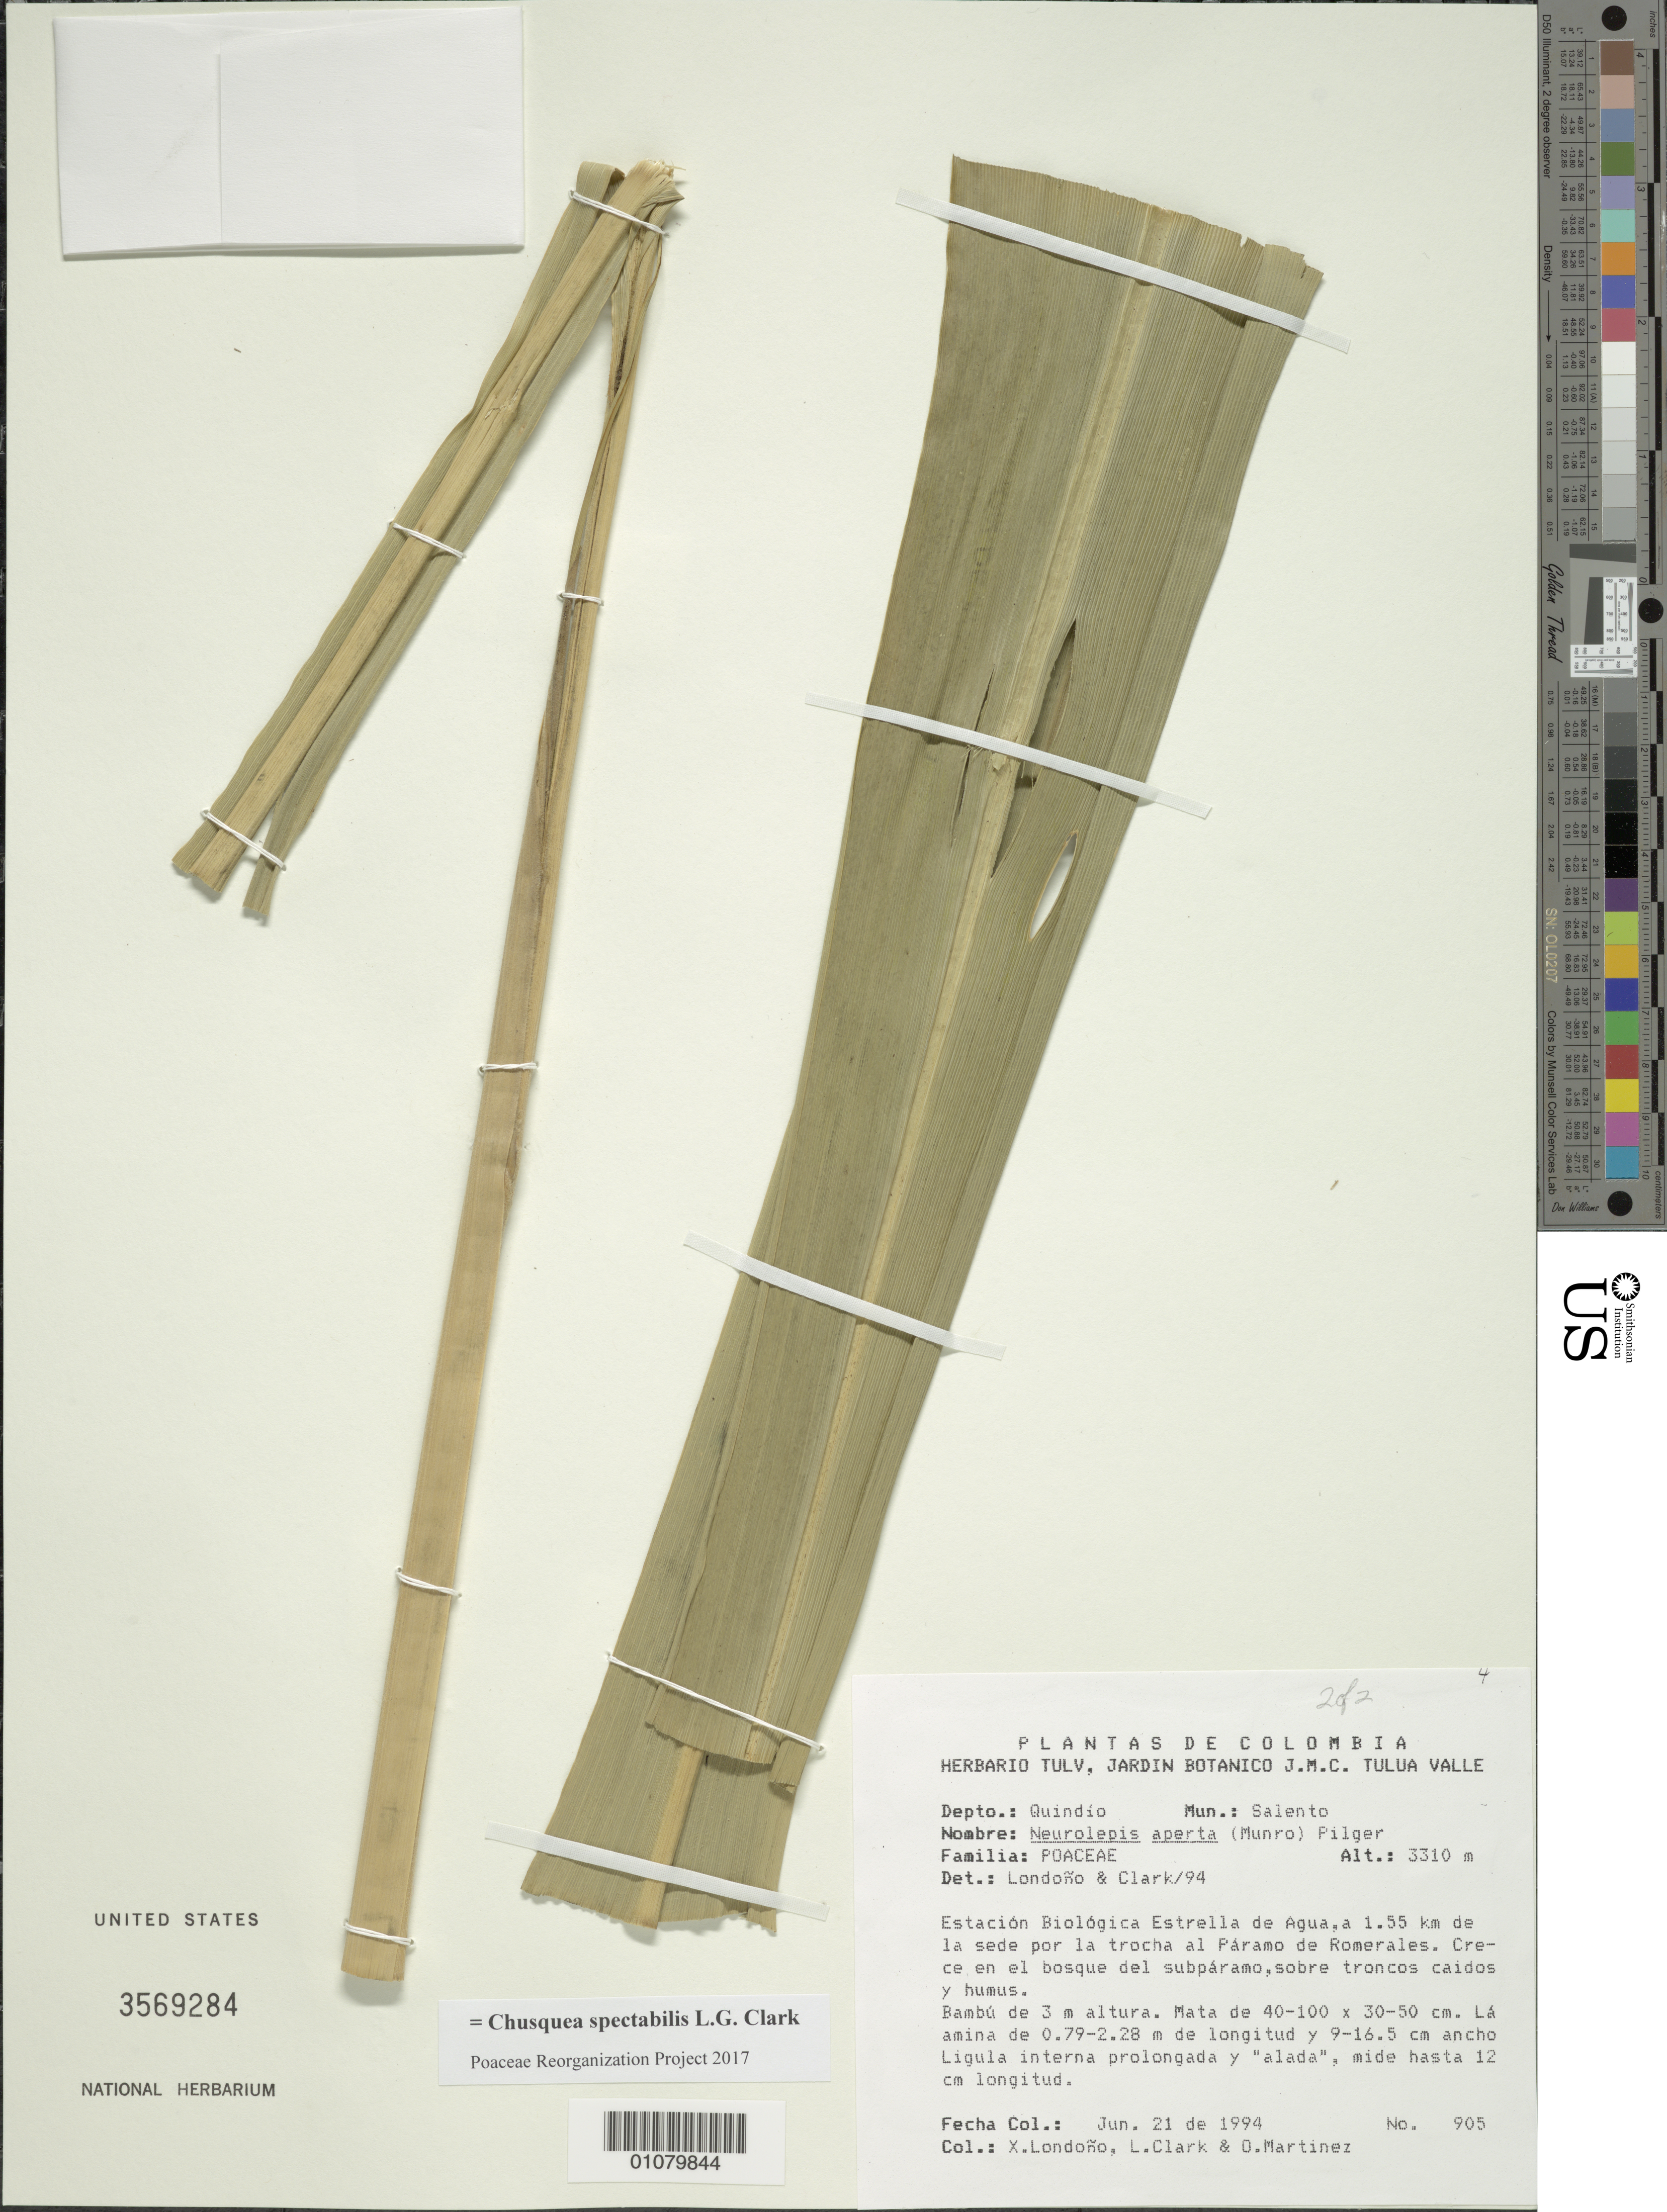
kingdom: Plantae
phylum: Tracheophyta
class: Liliopsida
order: Poales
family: Poaceae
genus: Chusquea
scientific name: Chusquea spectabilis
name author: L.G. Clark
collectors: X. Londoño, J. L. Clark & O. Martinez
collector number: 905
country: Colombia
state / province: Quindío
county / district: Salento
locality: Estacion Biologica Estrella de Agua, Paramo de Romerales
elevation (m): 3310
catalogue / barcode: US 3569284